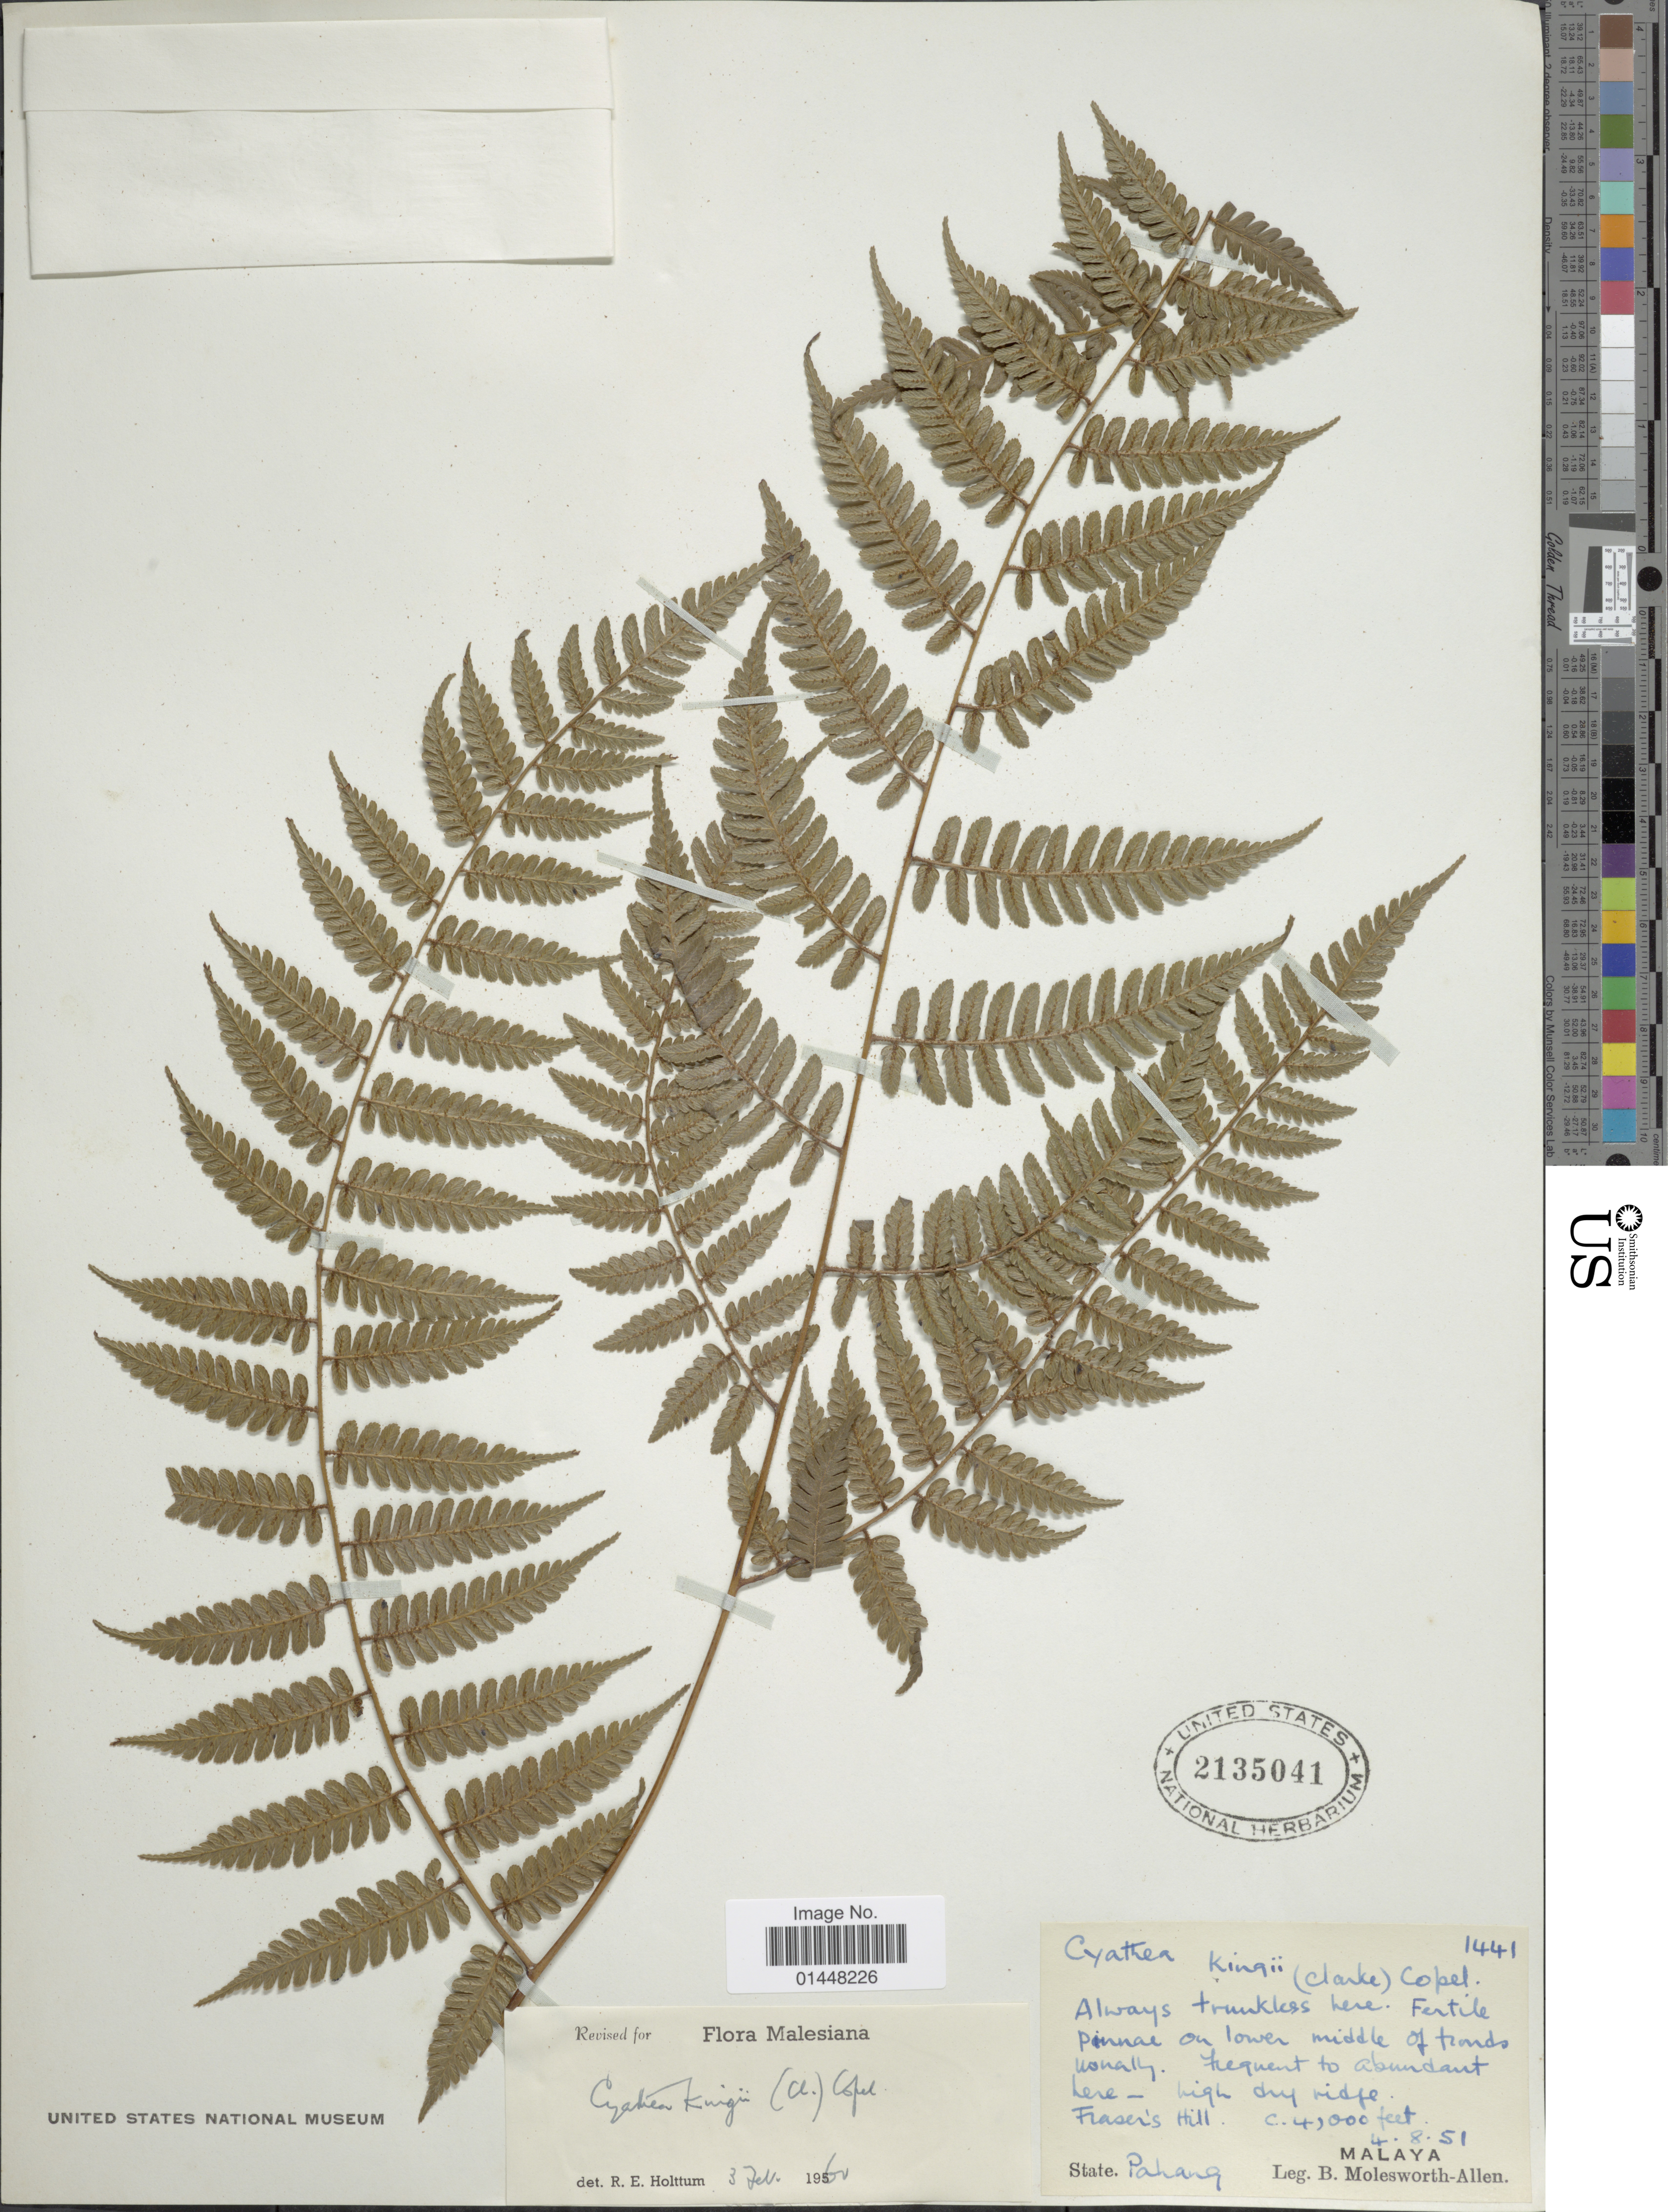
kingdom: Plantae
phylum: Tracheophyta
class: Polypodiopsida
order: Cyatheales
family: Cyatheaceae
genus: Gymnosphaera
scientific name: Gymnosphaera kingii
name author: (Clarke) Copel.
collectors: B. E. G. Molesworth-Allen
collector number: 1441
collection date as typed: Transcribed d/m/y: 4/8/51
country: Malaysia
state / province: Pahang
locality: Frasers Hill. Malaya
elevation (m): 1219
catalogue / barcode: US 2135041